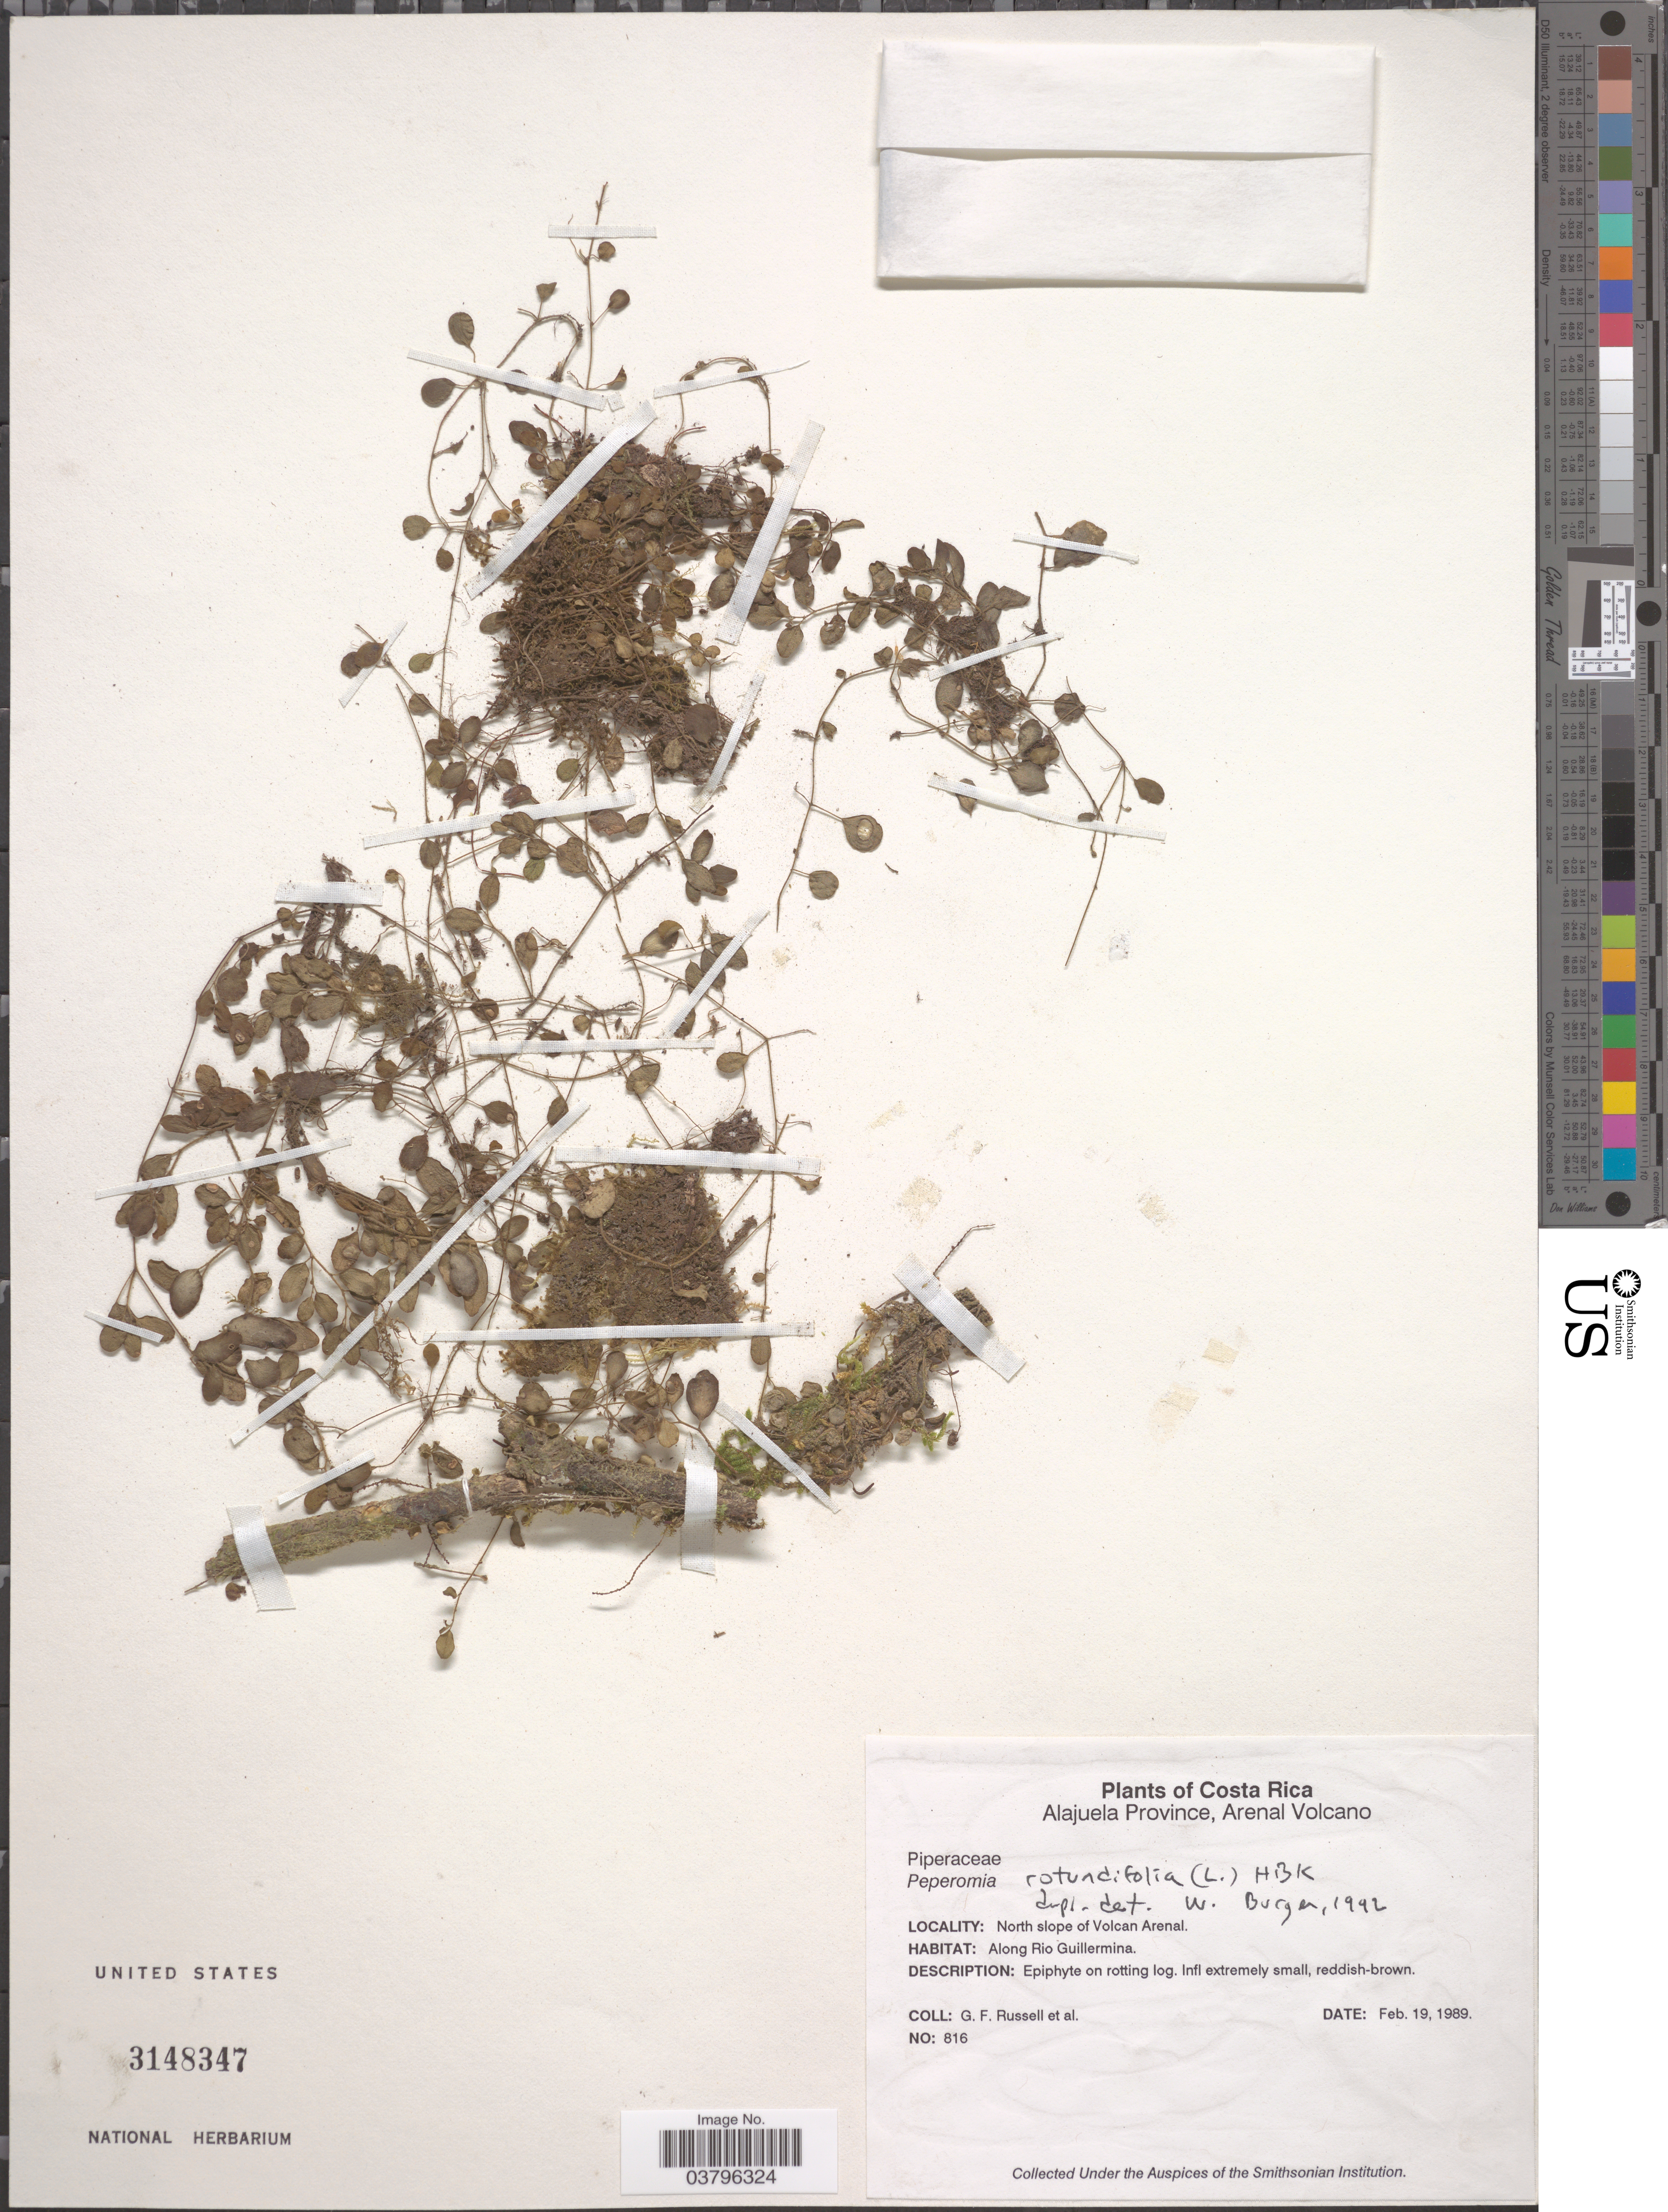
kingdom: Plantae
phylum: Tracheophyta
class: Magnoliopsida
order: Piperales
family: Piperaceae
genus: Peperomia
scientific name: Peperomia matlalucaensis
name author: C. DC.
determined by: Jiménez, José Estaban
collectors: G. Russell & et al.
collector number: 816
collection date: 1989-02-19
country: Costa Rica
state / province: Alajuela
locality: Arenal Volcano. North slope of Volcan Arenal. Along Rio Guillermina.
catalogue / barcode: US 3148347